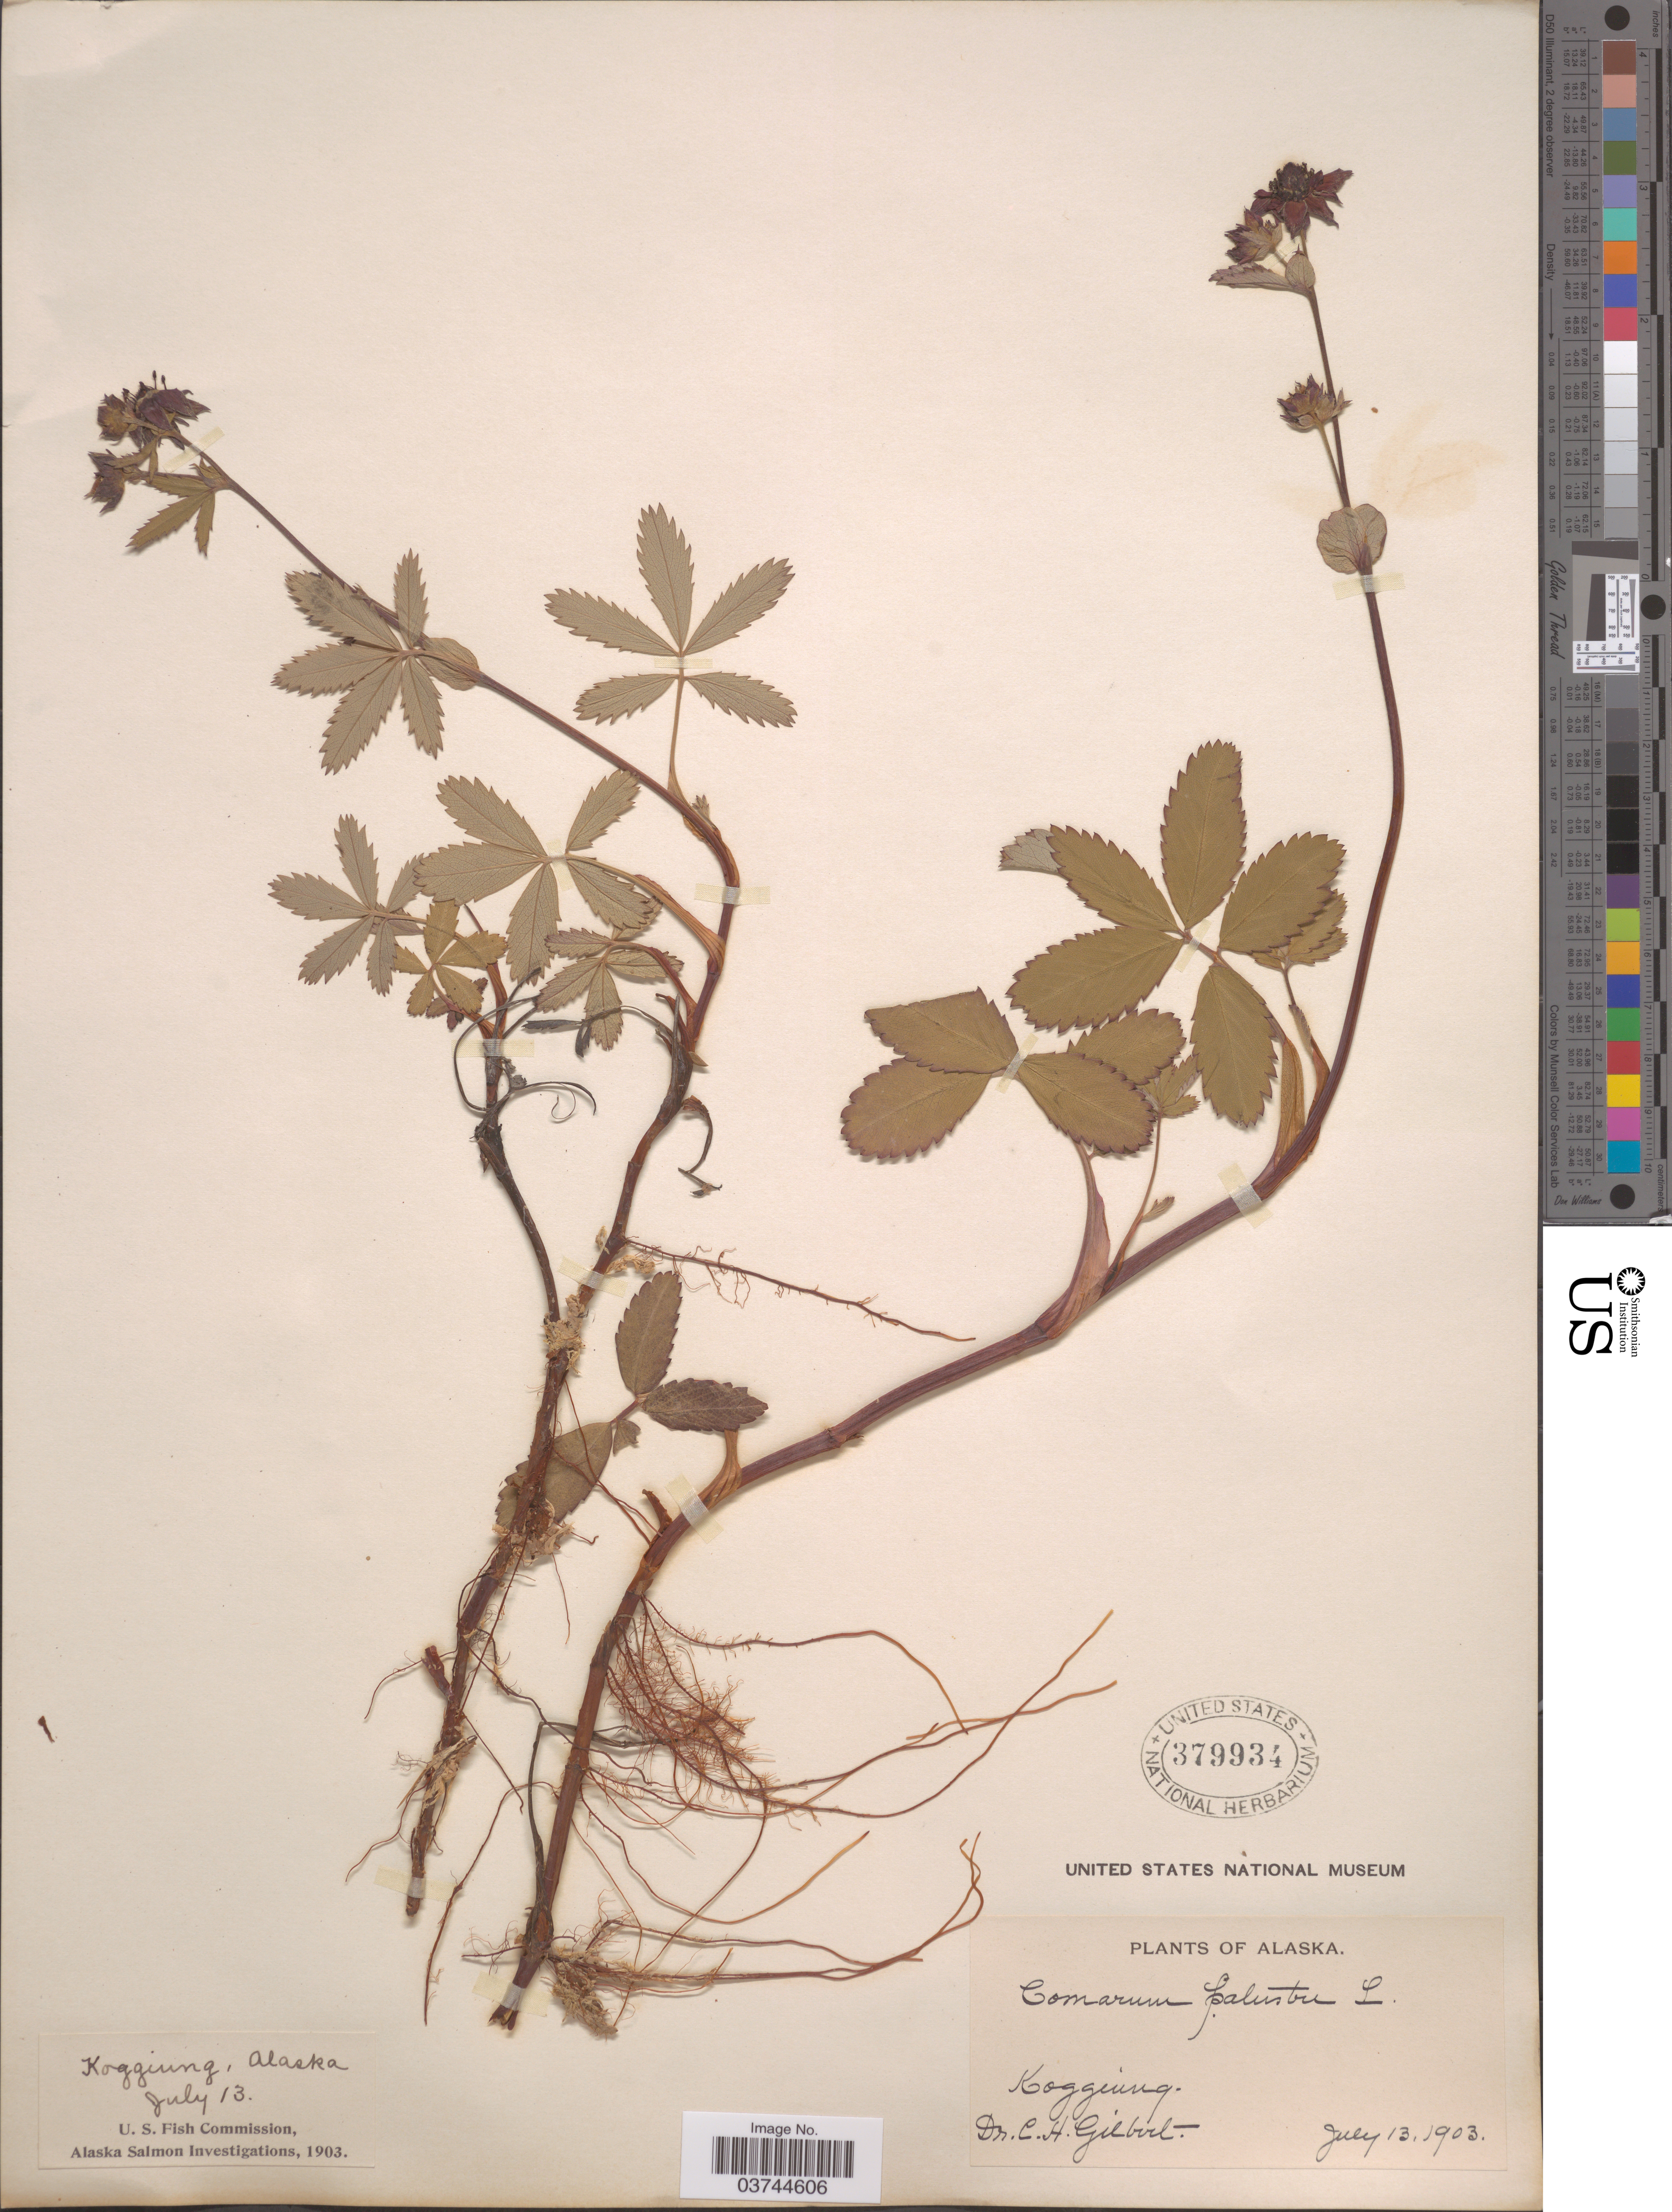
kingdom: Plantae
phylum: Tracheophyta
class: Magnoliopsida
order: Rosales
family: Rosaceae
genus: Comarum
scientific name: Comarum palustre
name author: L.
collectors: C. Gilbert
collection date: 1903-07-13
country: United States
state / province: Alaska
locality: Koggiung.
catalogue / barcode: US 379934